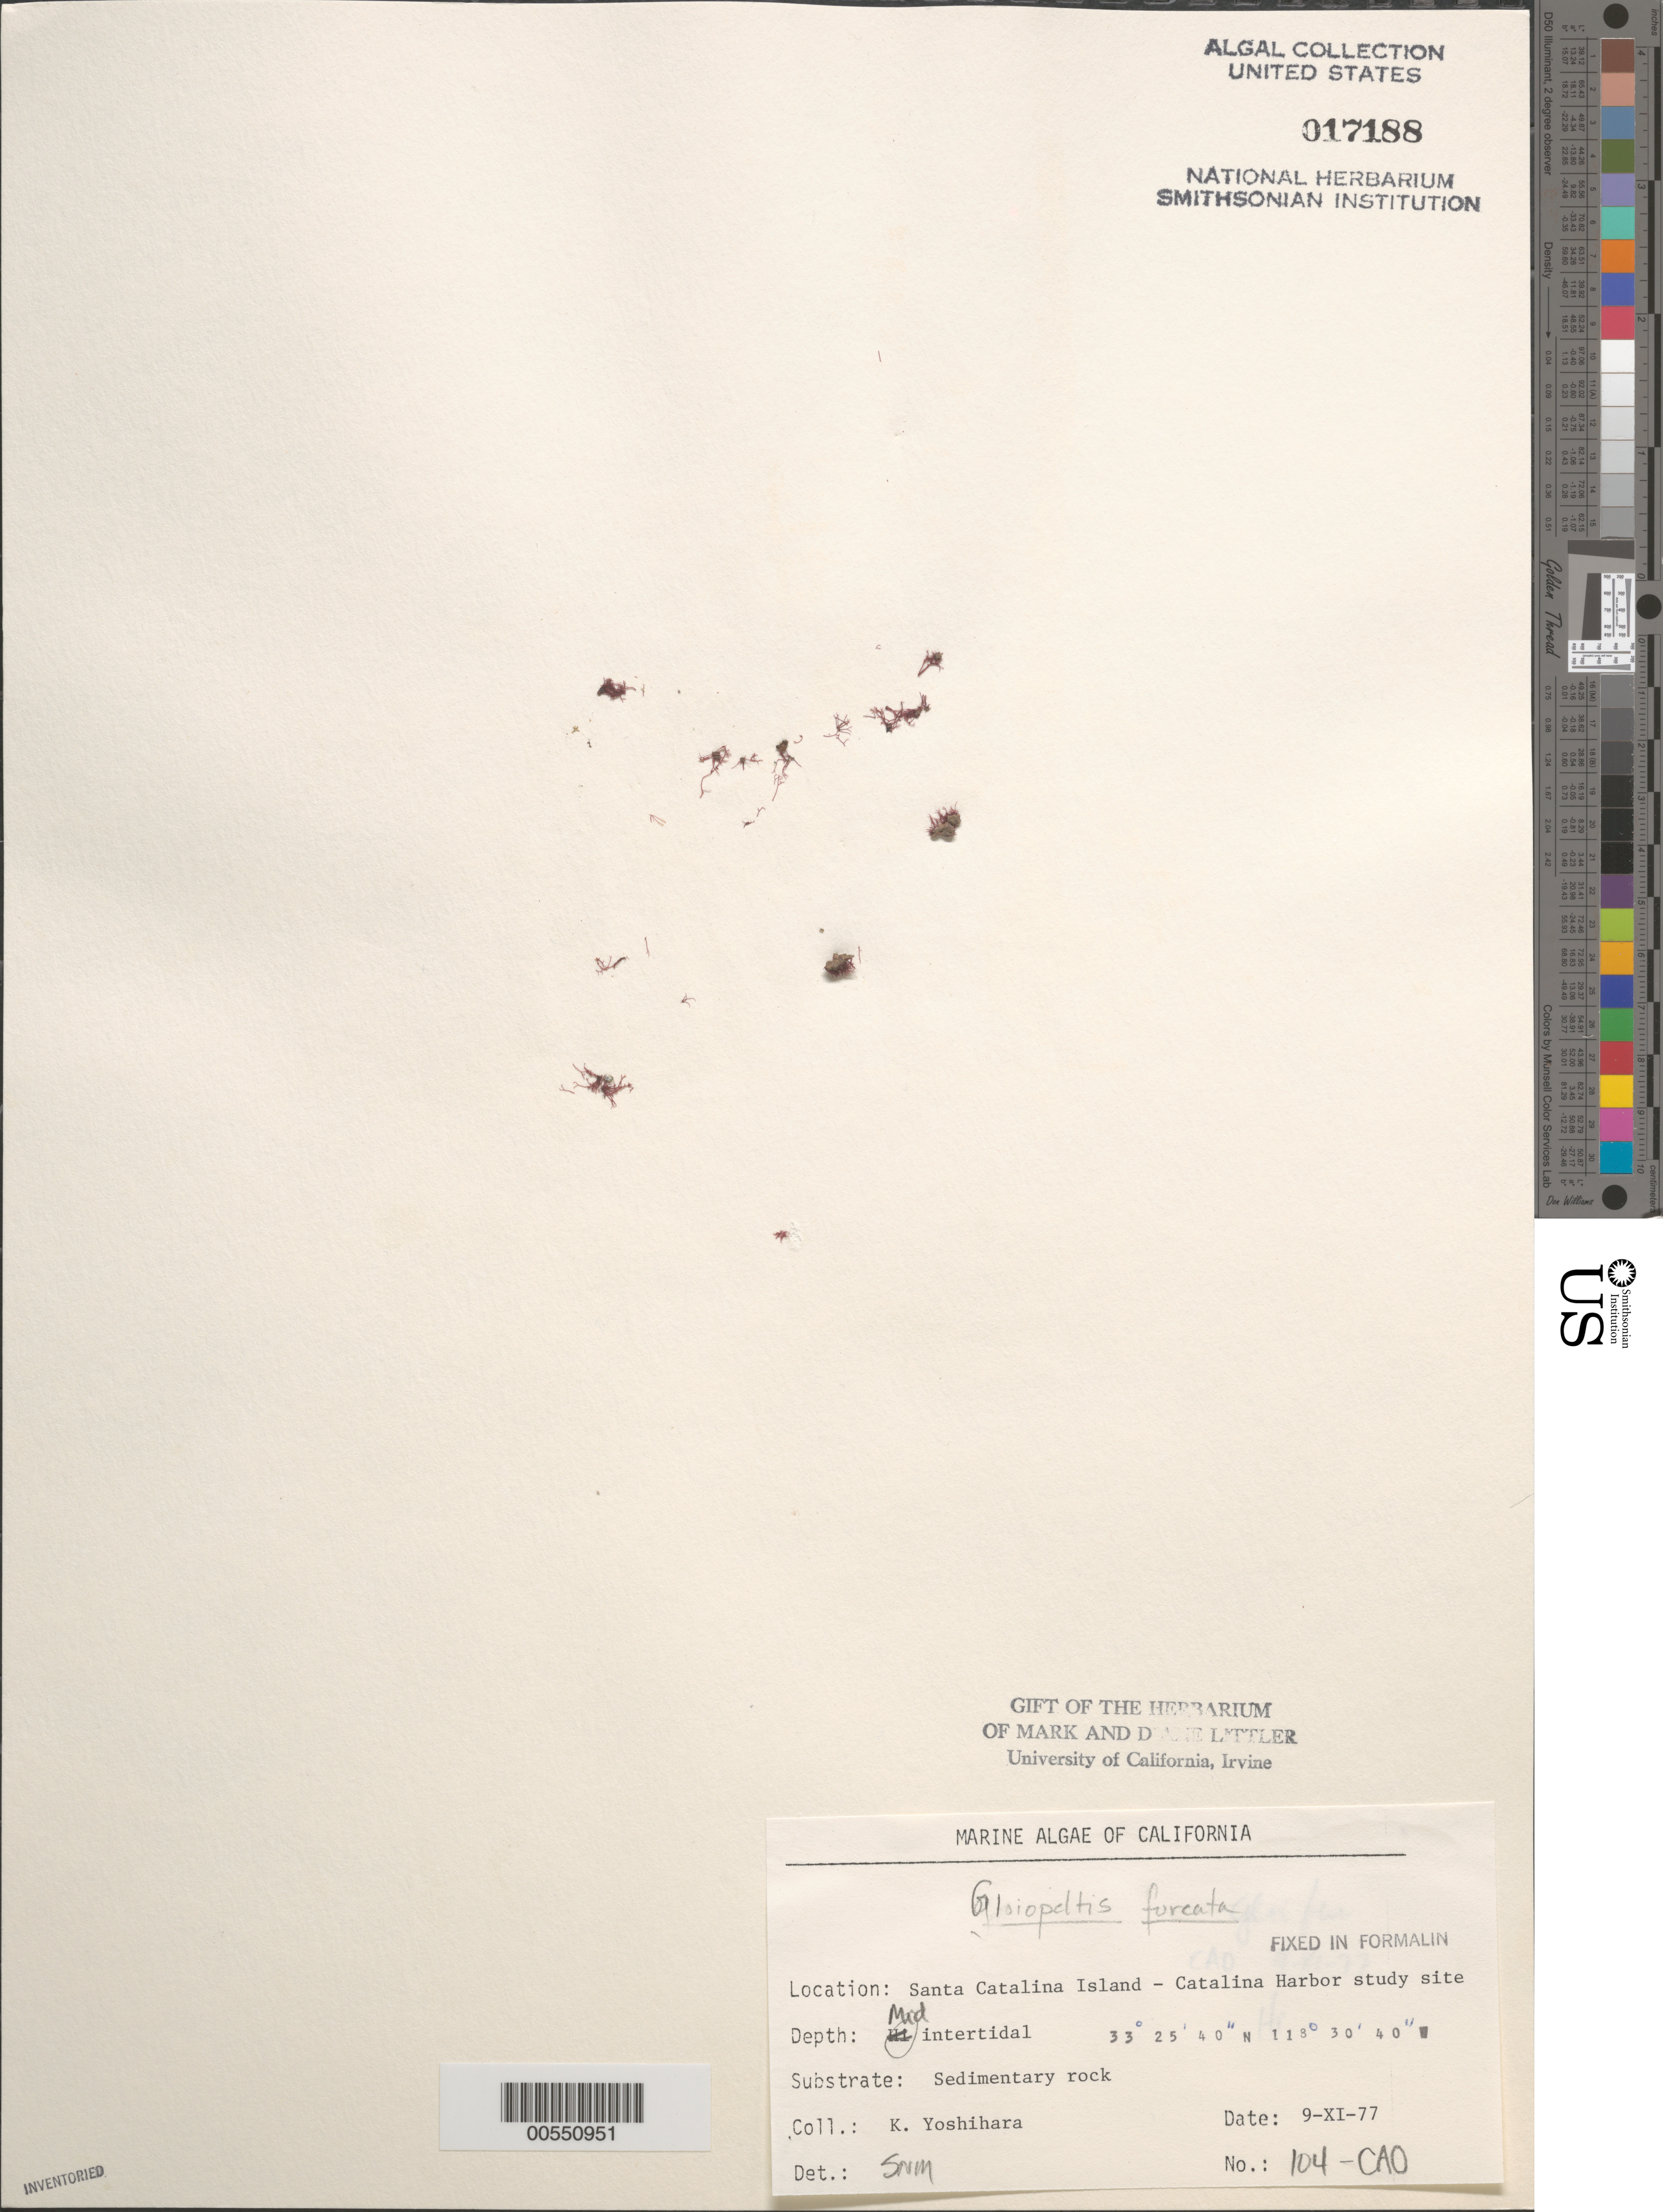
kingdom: Plantae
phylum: Rhodophyta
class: Florideophyceae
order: Gigartinales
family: Endocladiaceae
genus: Gloiopeltis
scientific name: Gloiopeltis furcata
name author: (Postels & Rupr.) J. Agardh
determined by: Murray, S. N.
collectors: K. Yoshihara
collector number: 104-cao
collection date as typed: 09 Nov 1977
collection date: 1977-11-09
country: United States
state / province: California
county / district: Los Angeles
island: Santa Catalina Island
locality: Catalina Harbor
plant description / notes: BLM-SOCALBIGHT Rocky Intertidal Survey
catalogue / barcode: US 17188